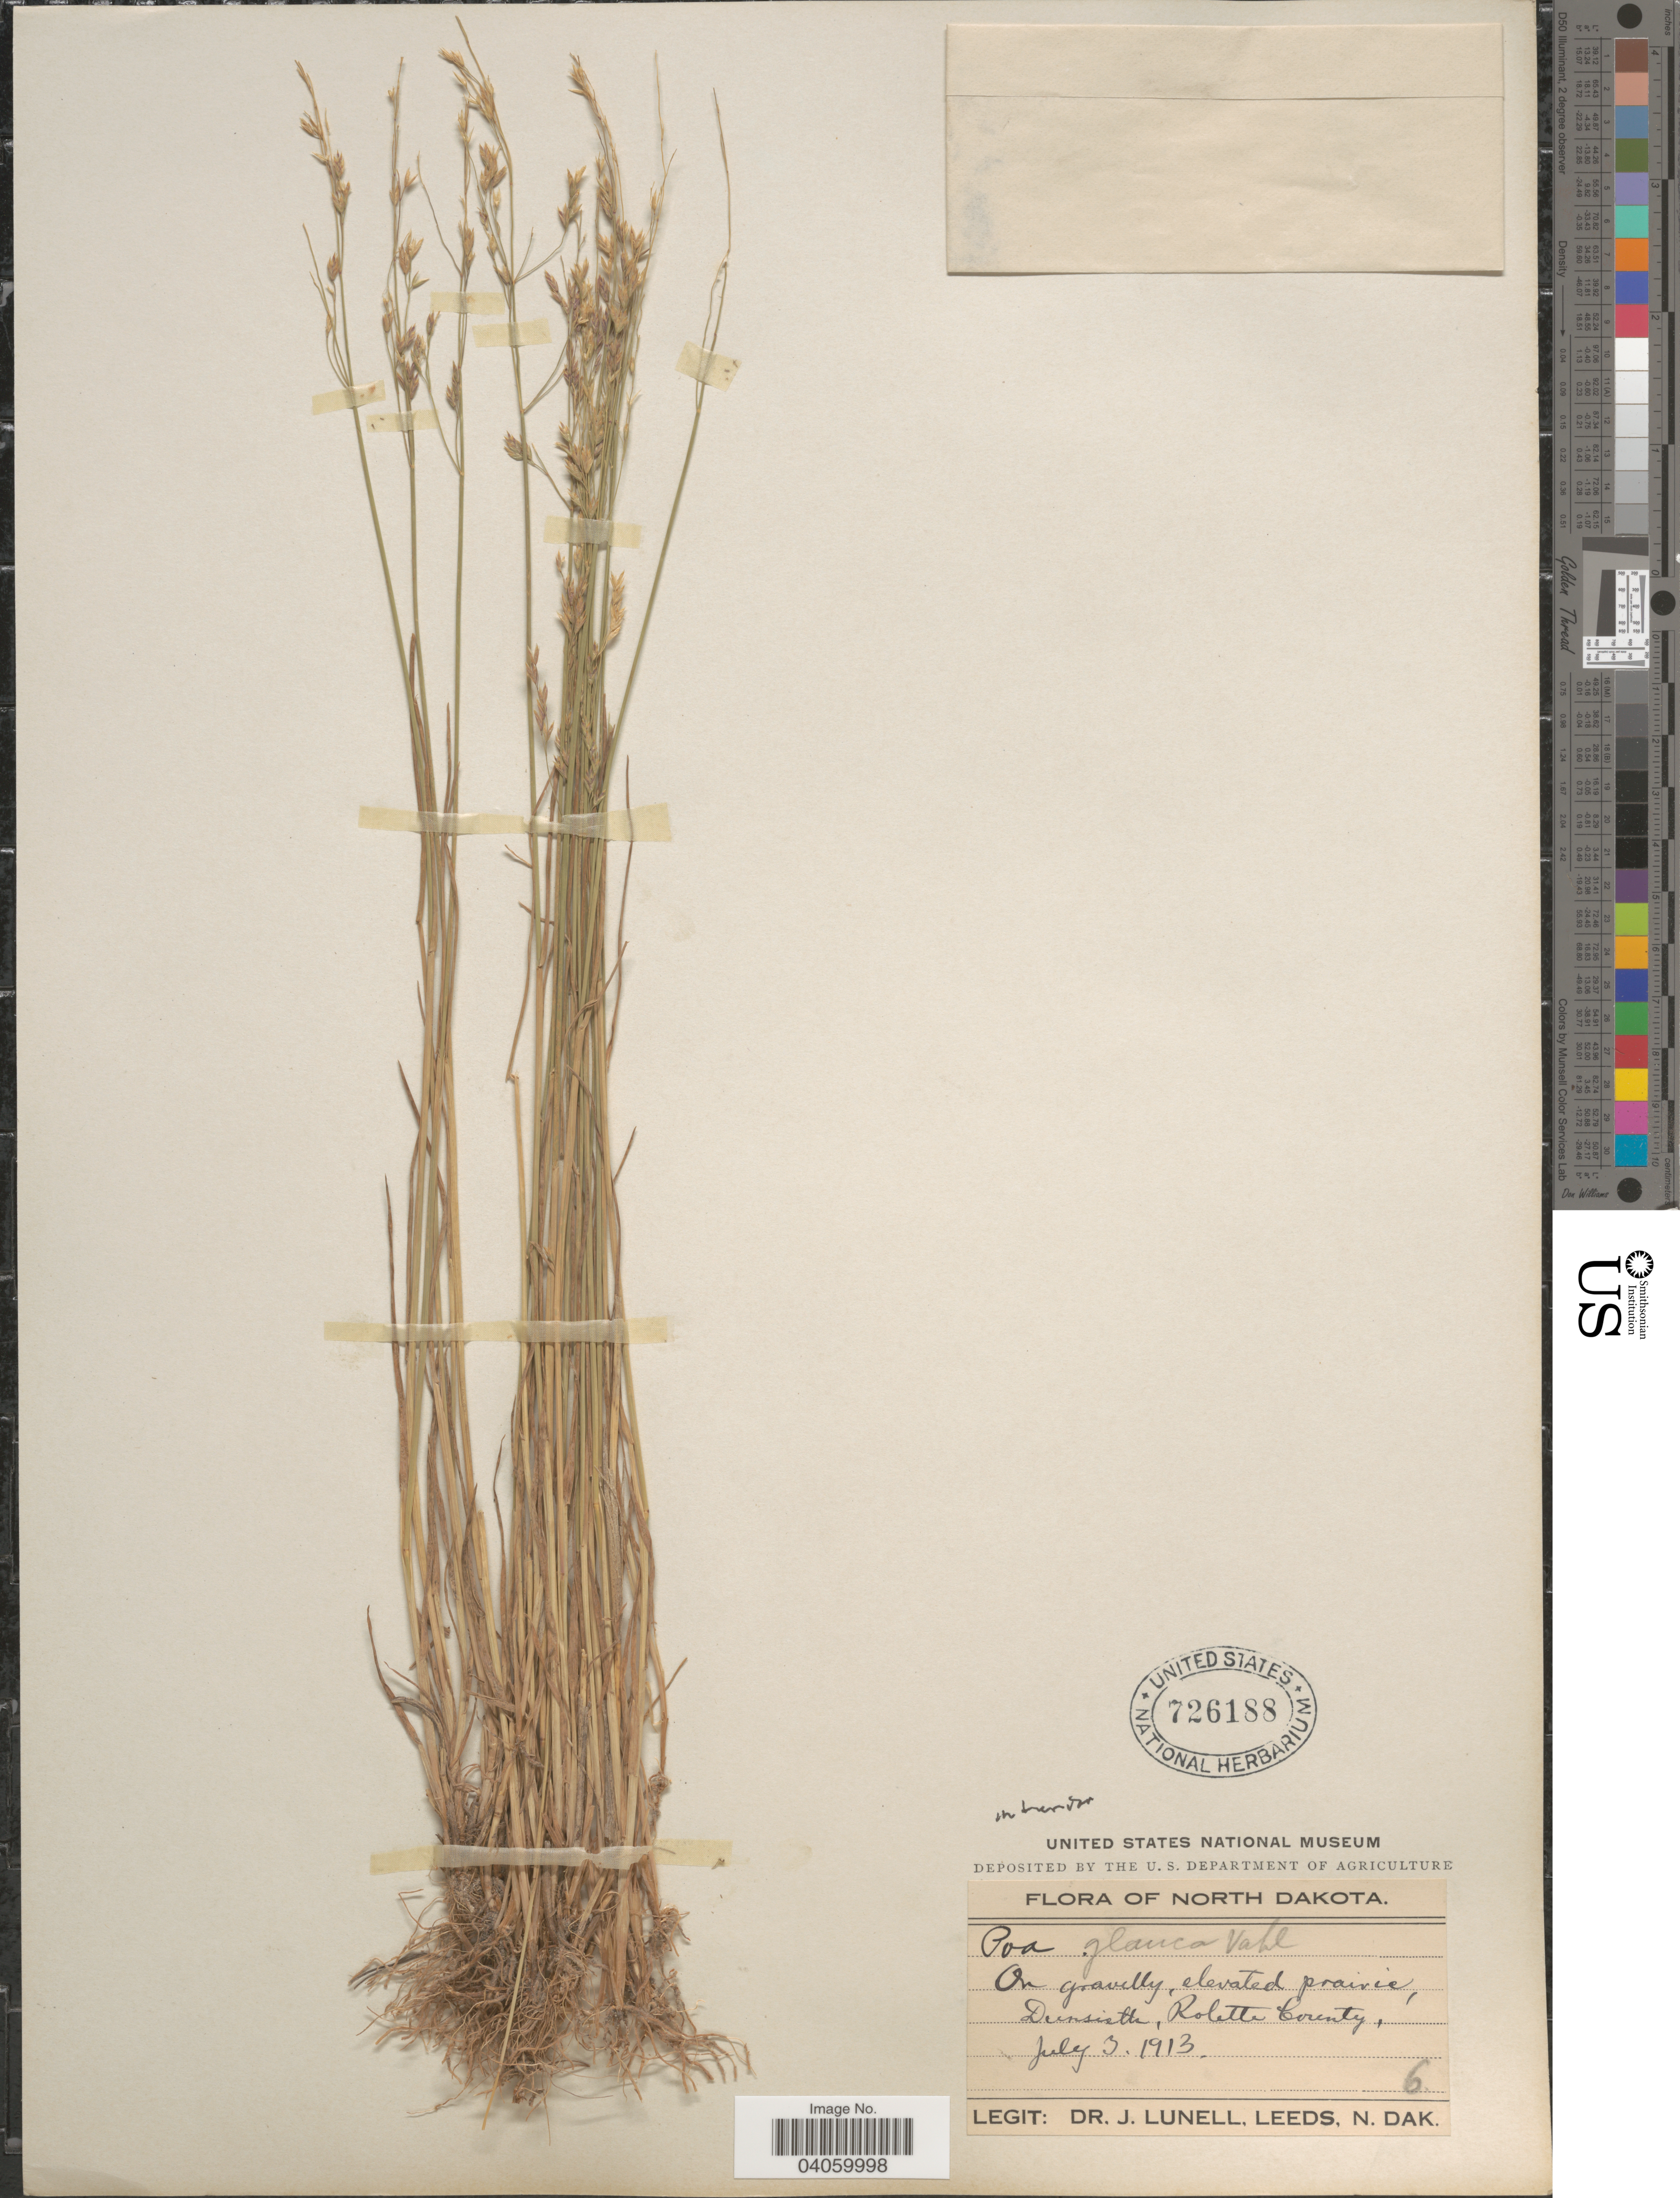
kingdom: Plantae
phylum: Tracheophyta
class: Liliopsida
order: Poales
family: Poaceae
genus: Poa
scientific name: Poa interior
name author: Rydb.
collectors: J. Lunell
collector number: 6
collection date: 1913-07-03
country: United States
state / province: North Dakota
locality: Dunseith, Rolette County.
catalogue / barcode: US 726188